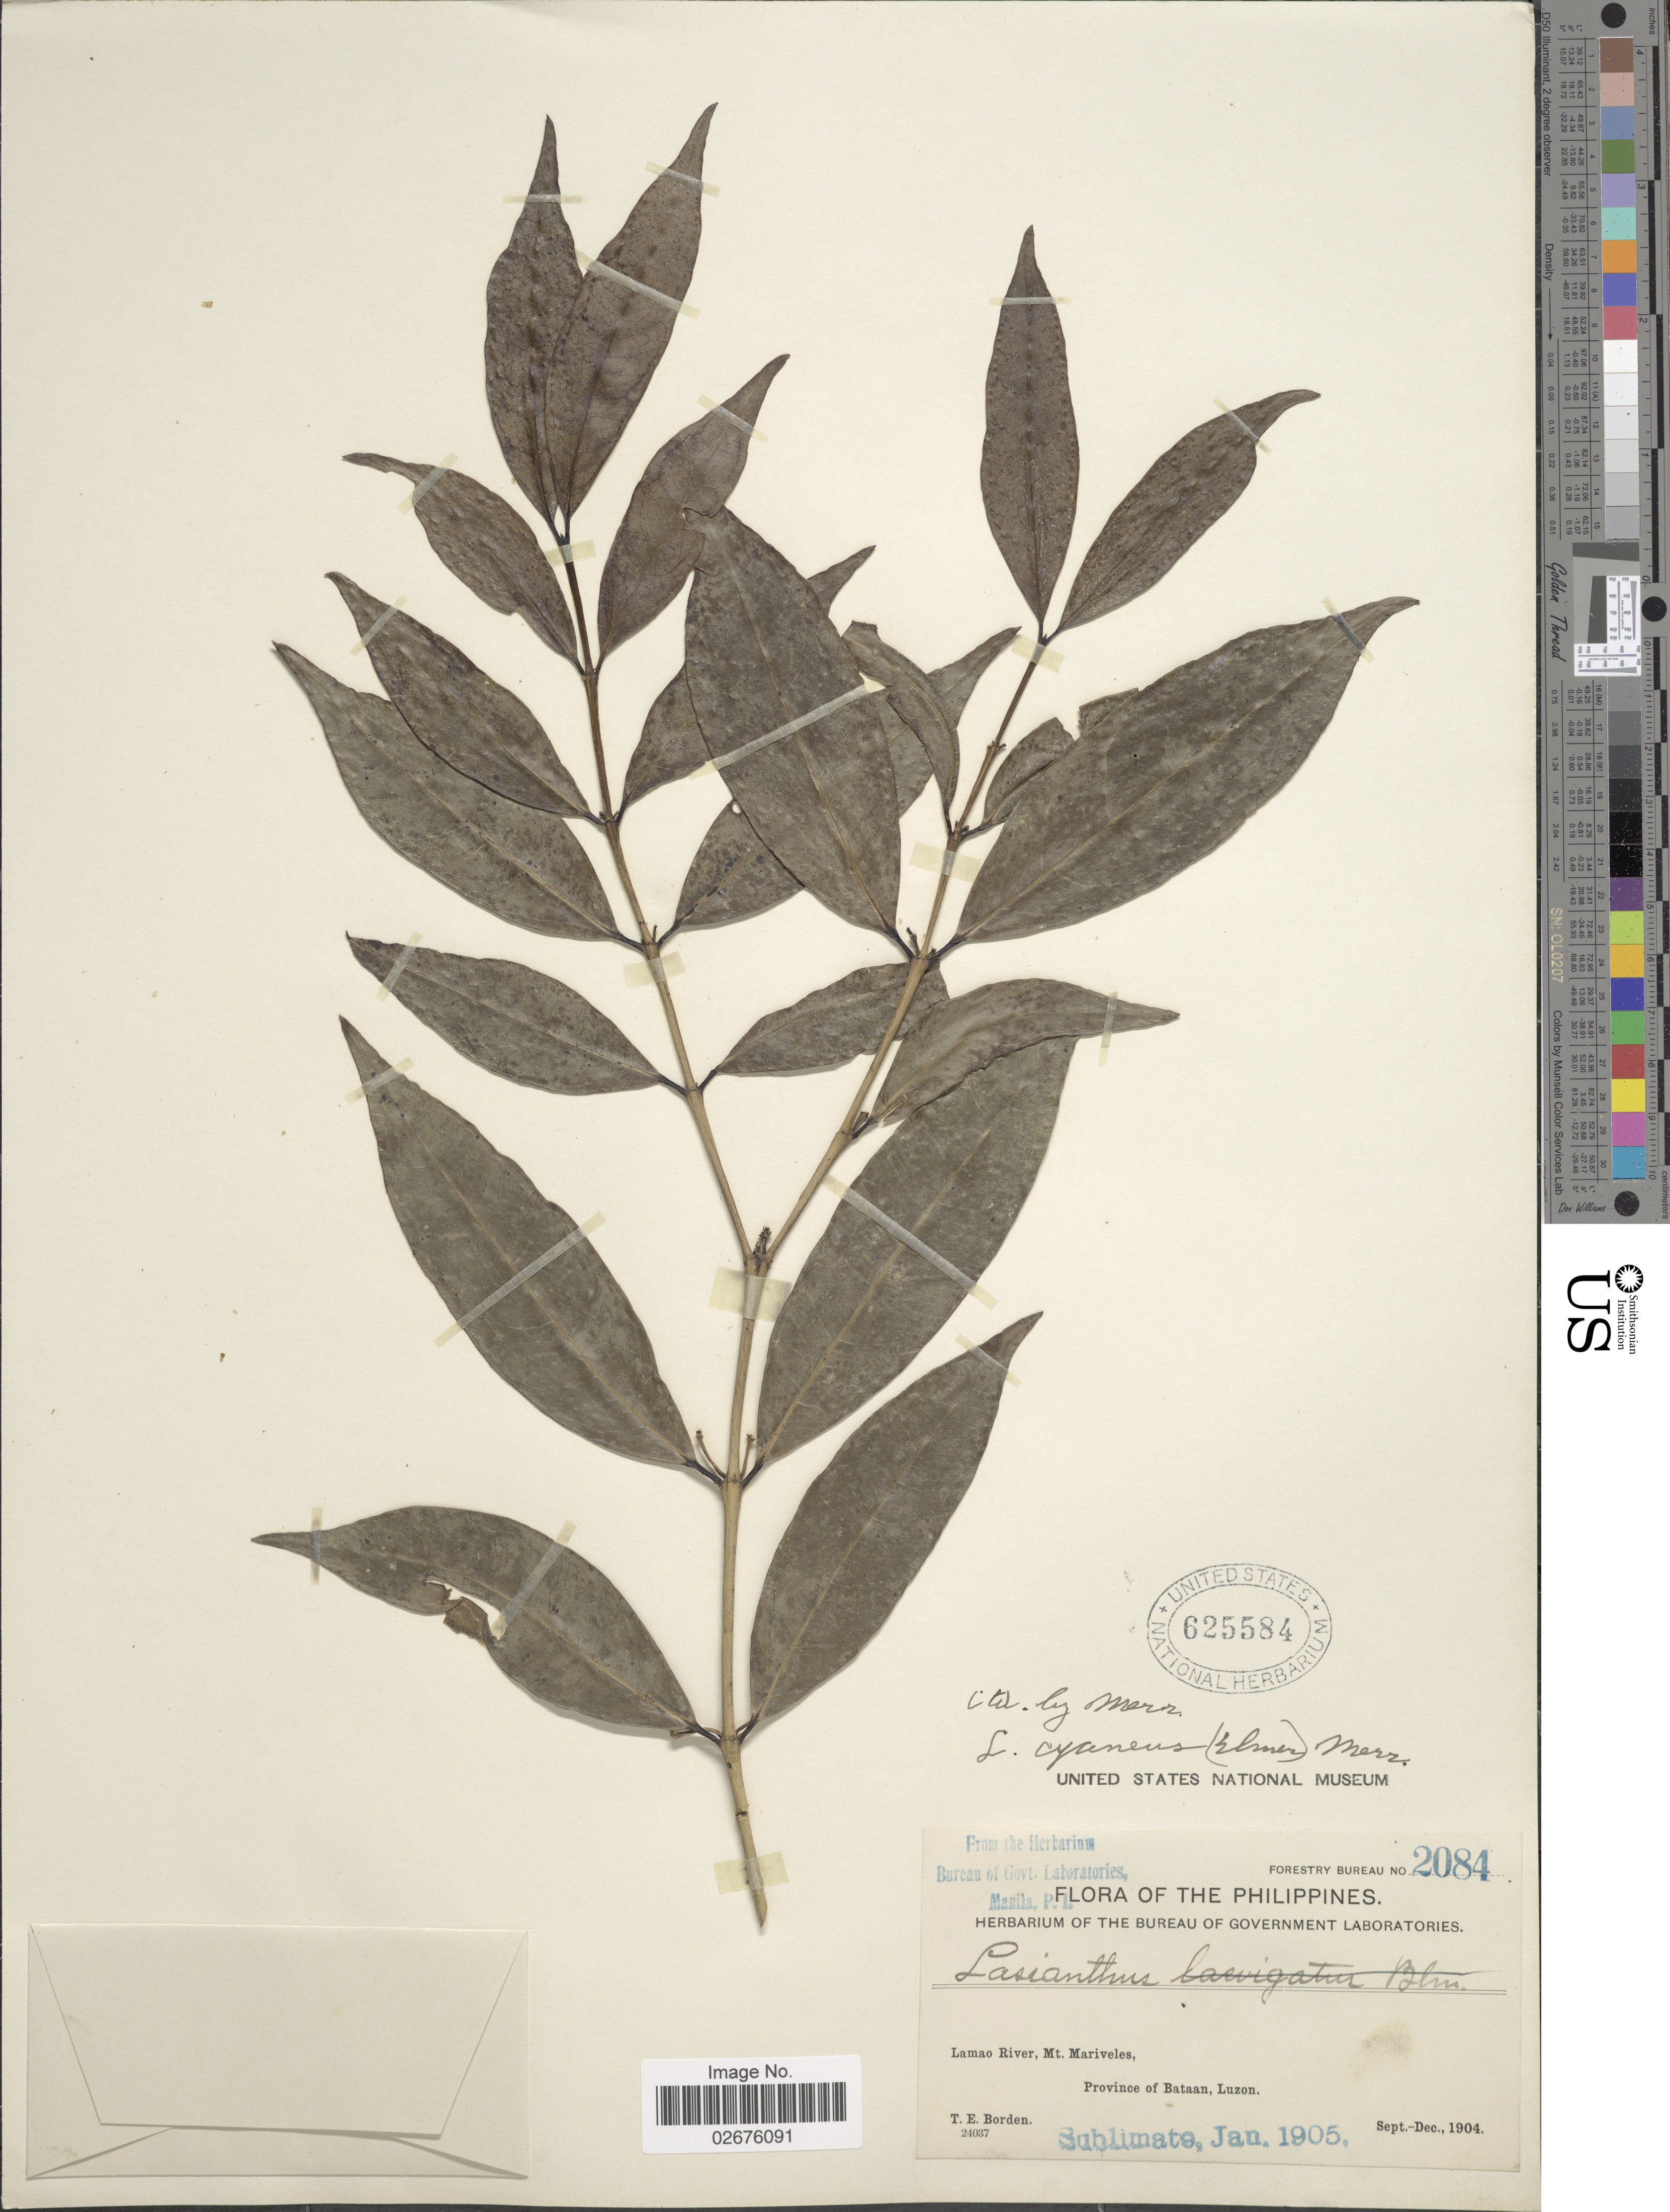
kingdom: Plantae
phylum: Tracheophyta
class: Magnoliopsida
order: Gentianales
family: Rubiaceae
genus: Lasianthus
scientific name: Lasianthus cyaneus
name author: (Elmer) Merr.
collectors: T. E. Borden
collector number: Forestry Bureau 2084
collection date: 1904-09/1904-12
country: Philippines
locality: Lamao River, Mt. Mariveles, Province of Bataan, Luzon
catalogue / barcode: US 625584